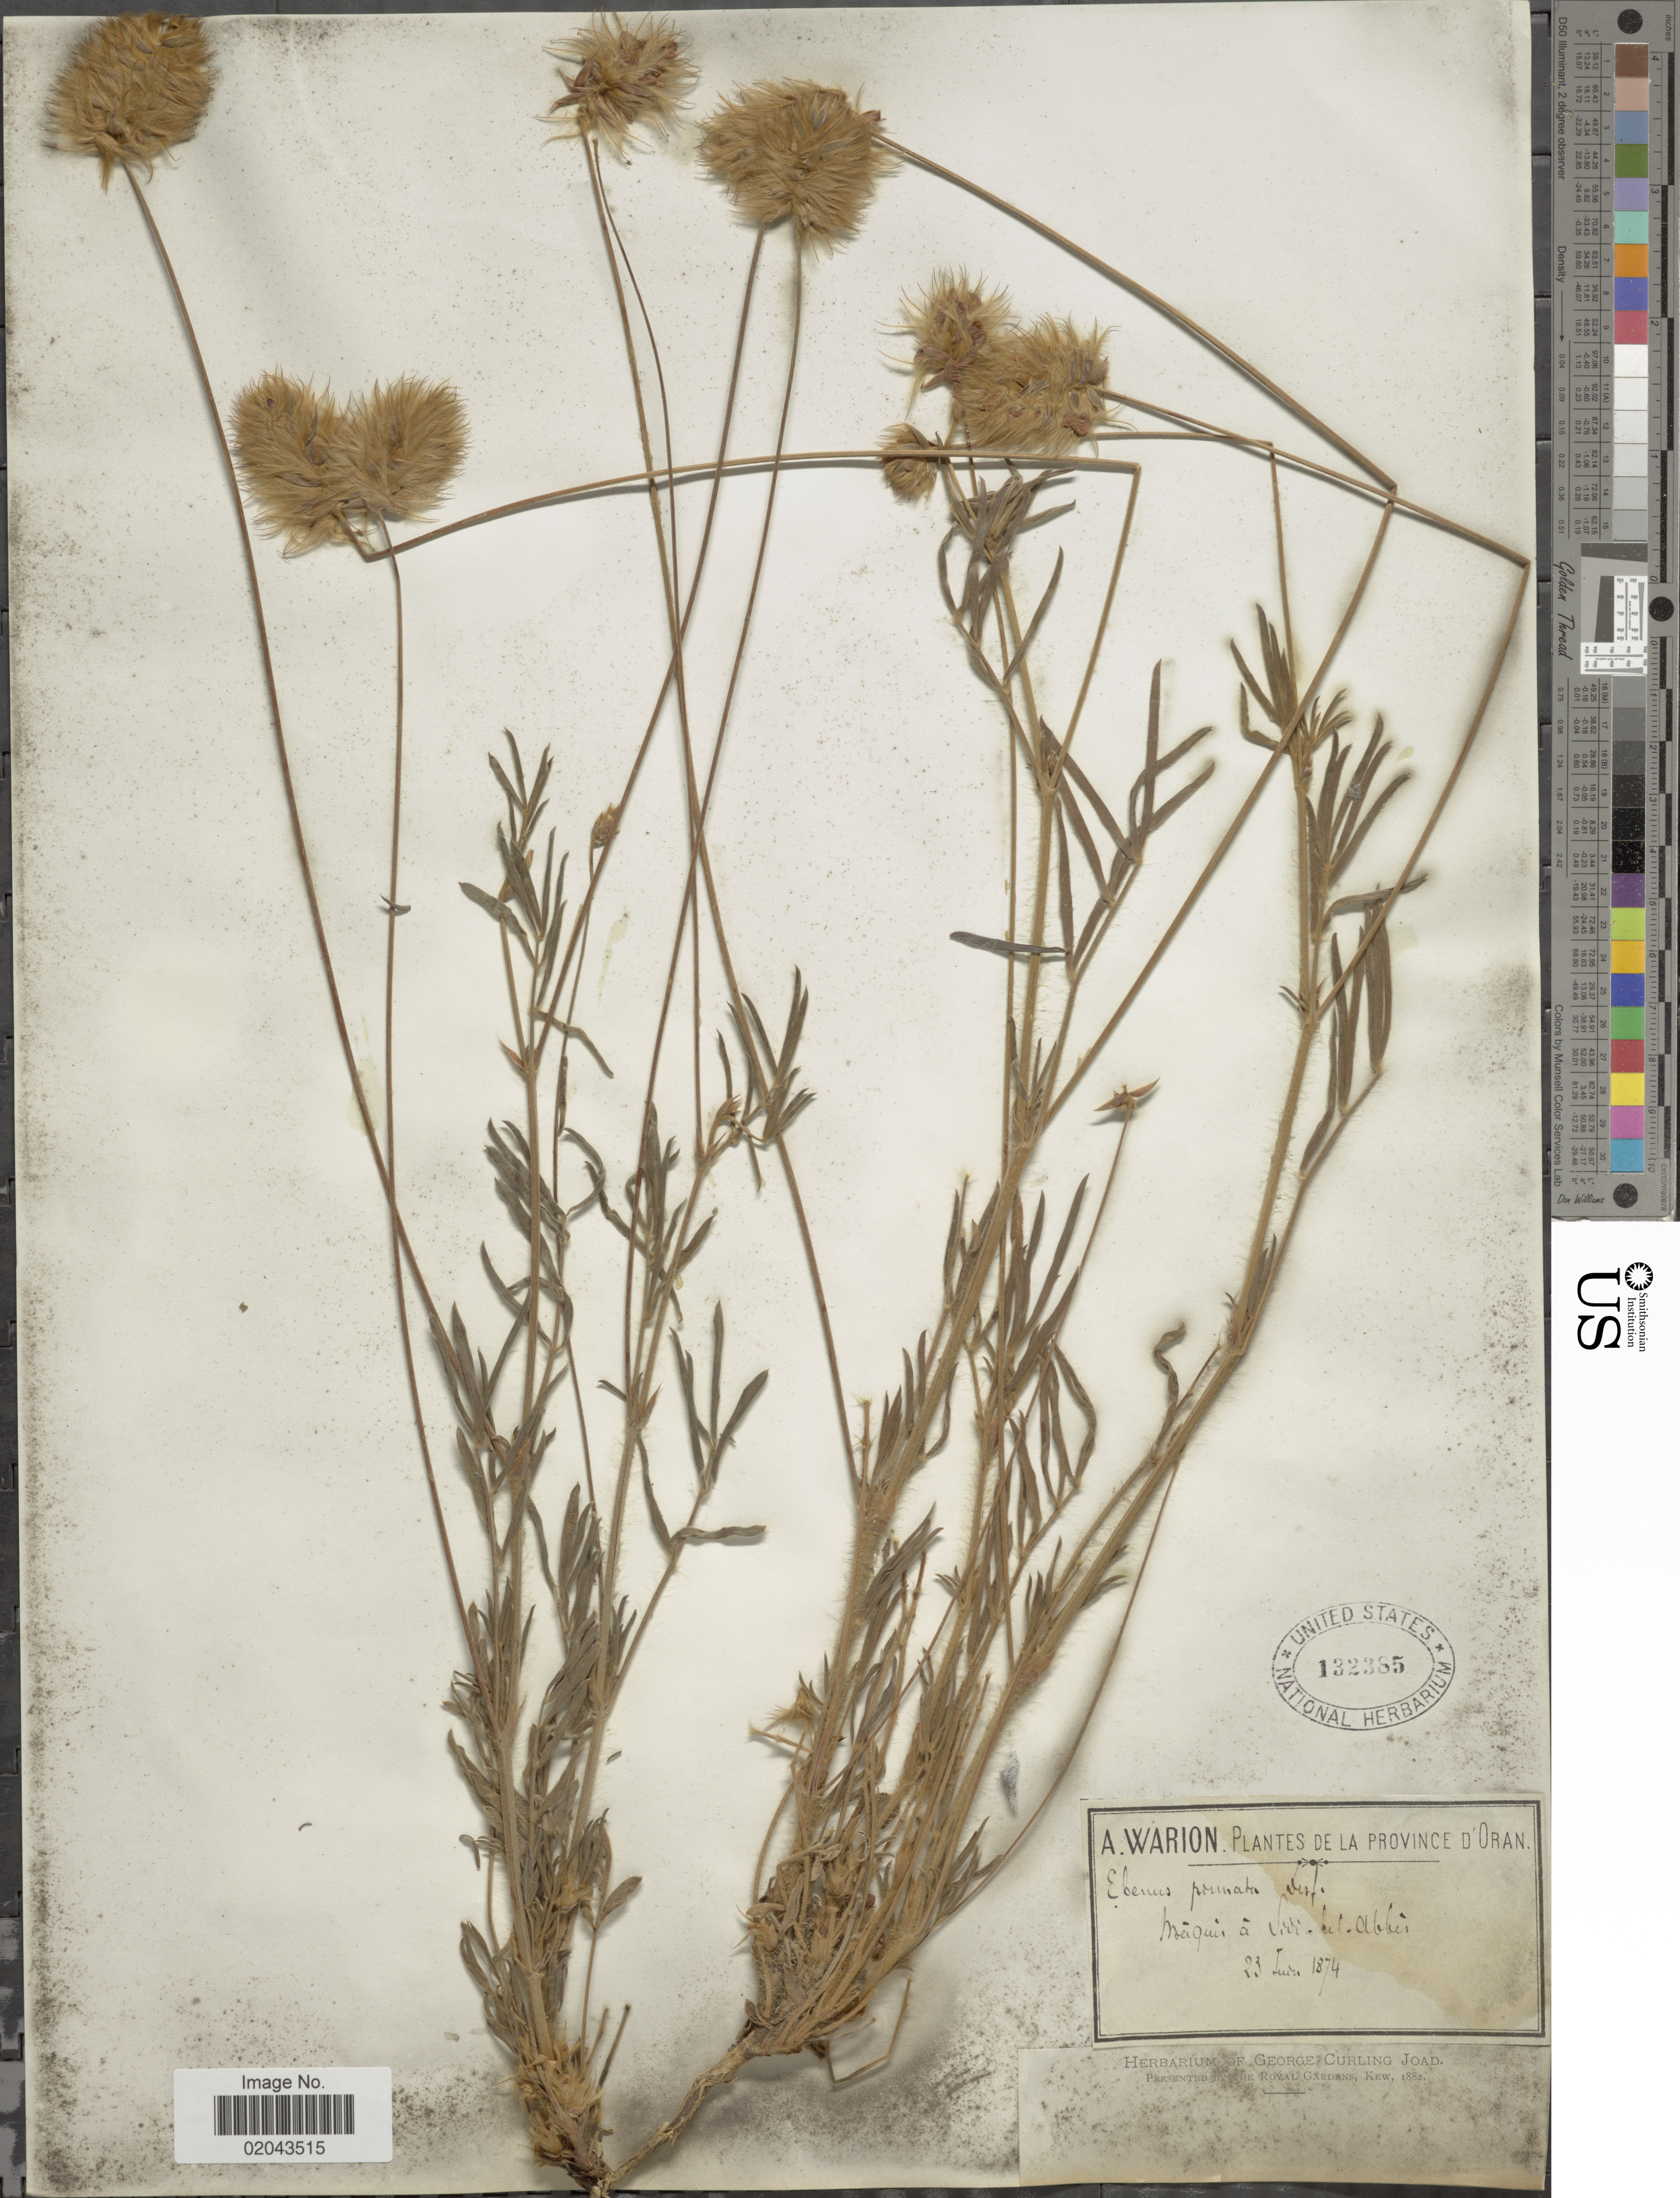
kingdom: Plantae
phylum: Tracheophyta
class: Magnoliopsida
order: Fabales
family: Fabaceae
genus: Ebenus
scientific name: Ebenus pinnata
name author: Aiton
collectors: A. Warion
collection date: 1874-06-23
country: Algeria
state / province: Oran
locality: De La Province D'Oran, Maquis a Sidi-Bel-Abbès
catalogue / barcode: US 132385